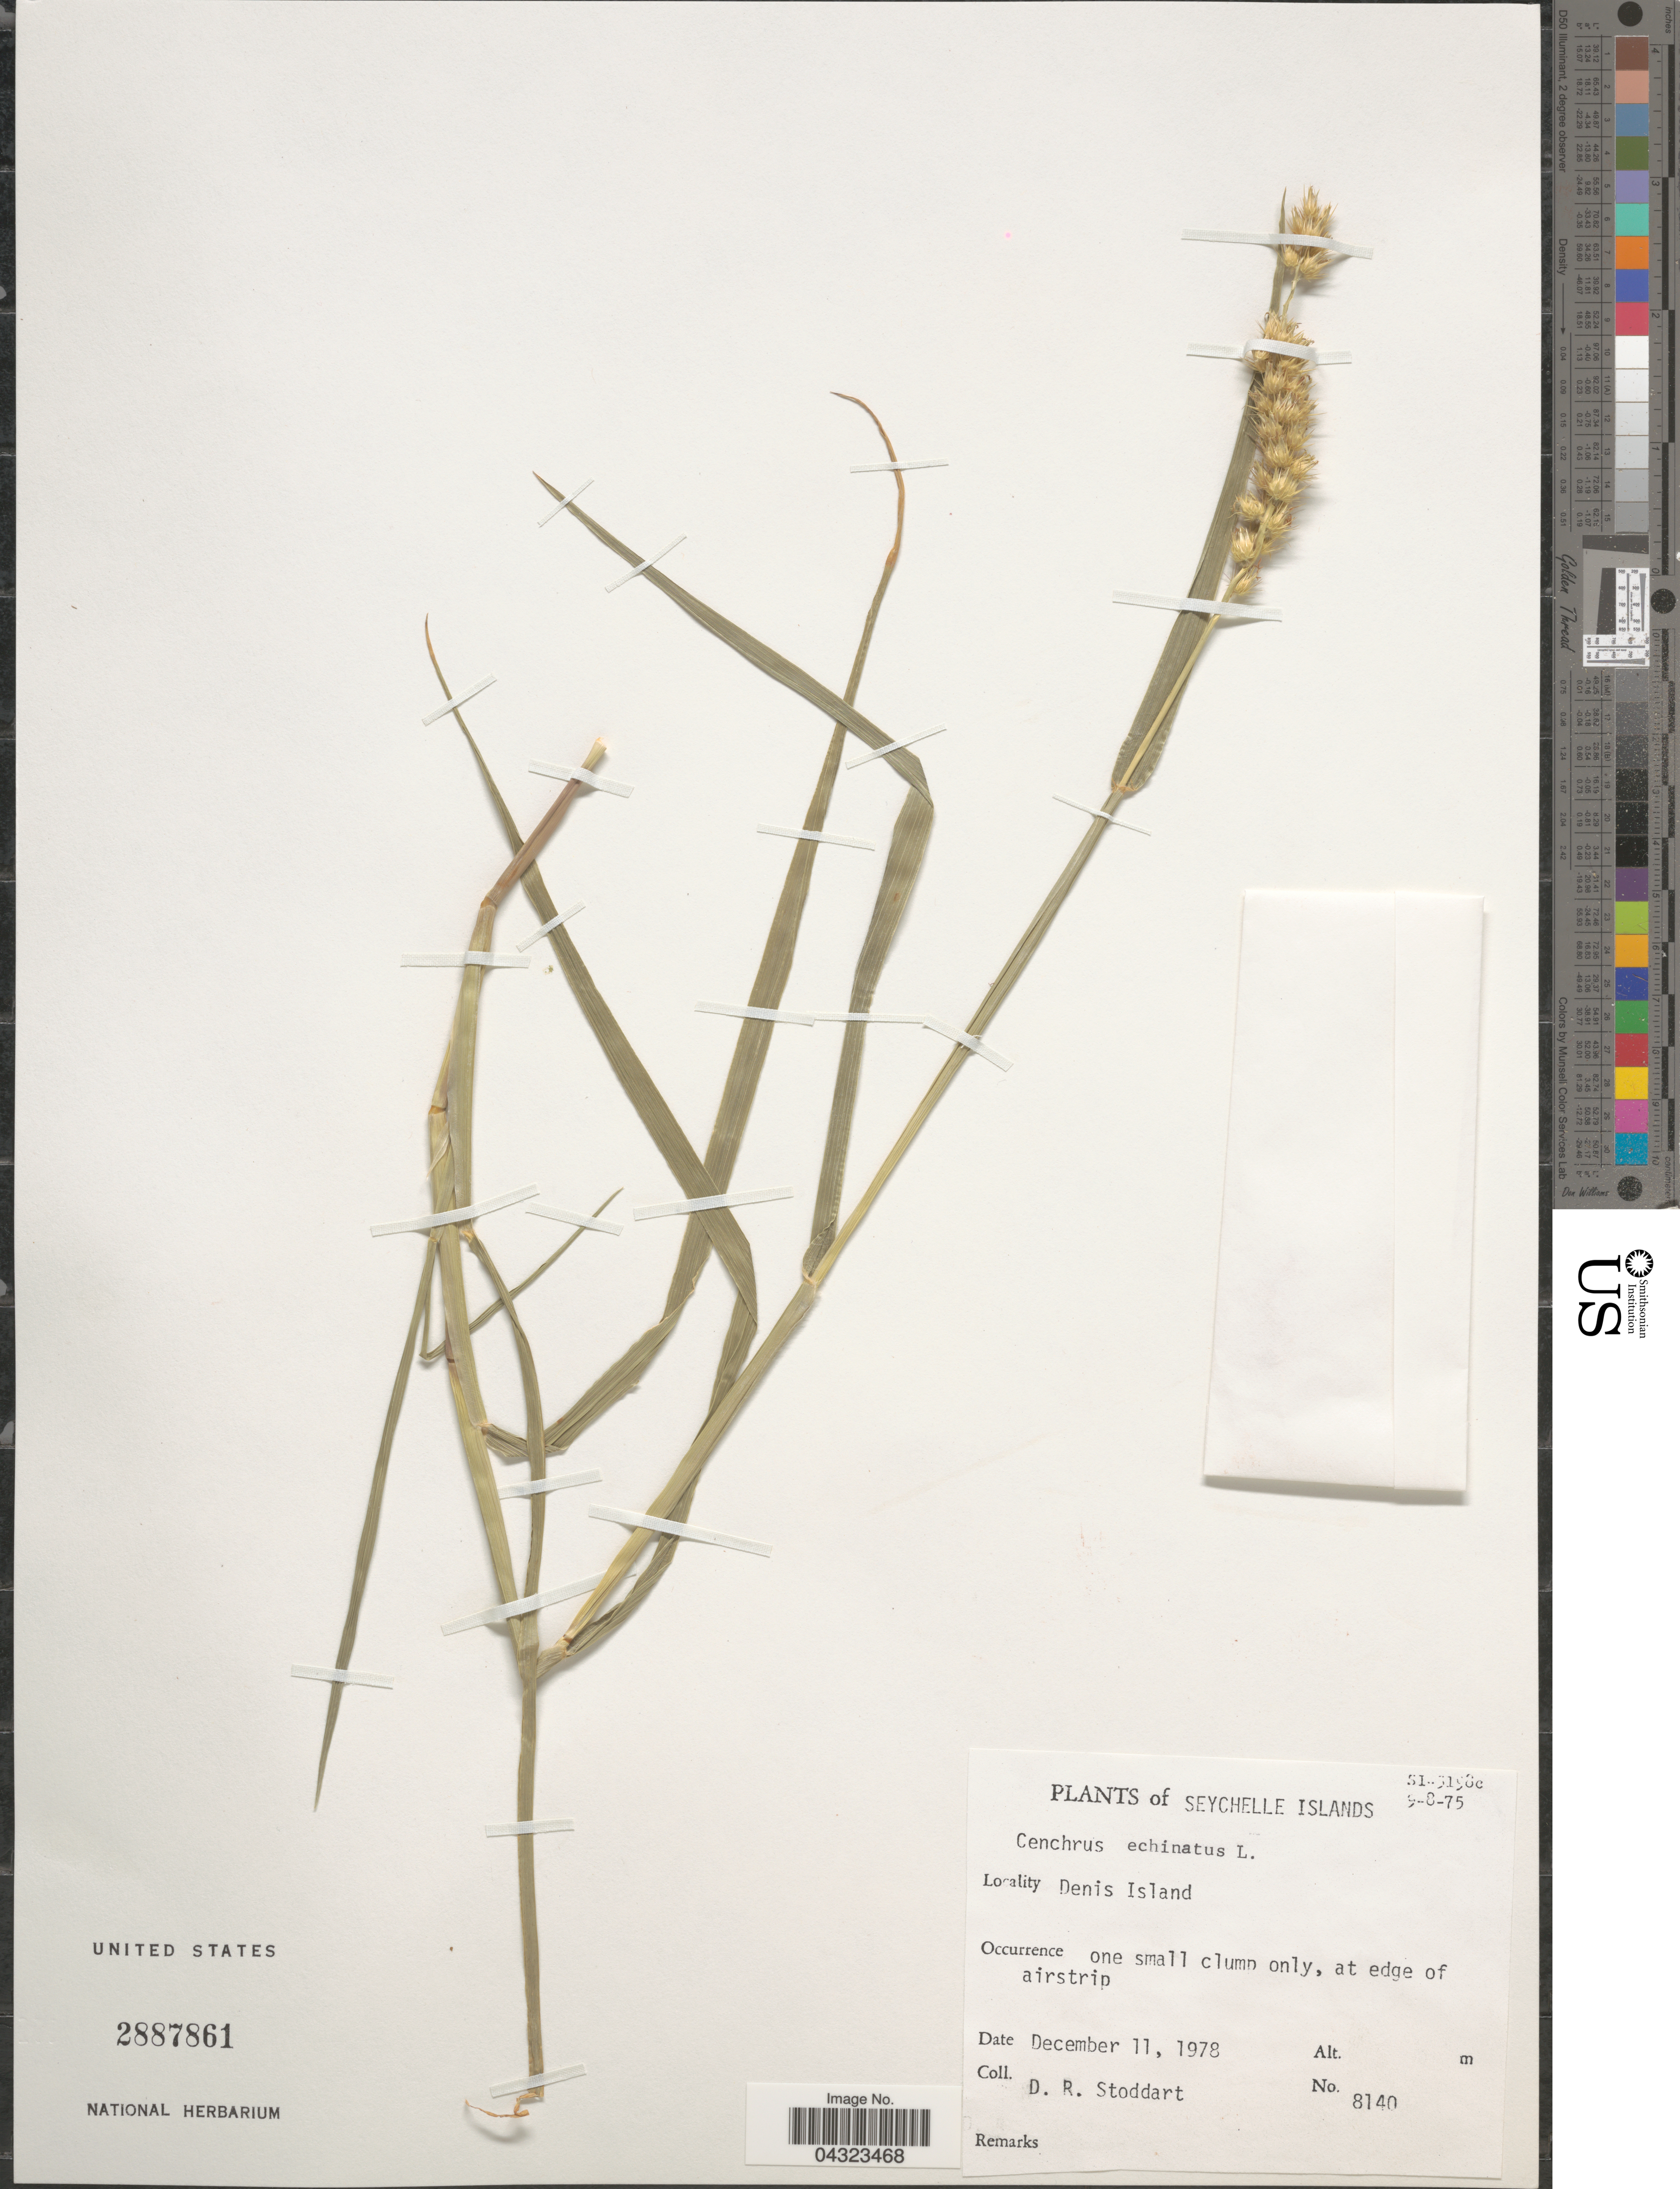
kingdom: Plantae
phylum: Tracheophyta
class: Liliopsida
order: Poales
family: Poaceae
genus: Cenchrus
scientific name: Cenchrus echinatus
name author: L.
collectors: D. R. Stoddart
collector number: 8140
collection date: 1978-12-11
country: Seychelles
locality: Seychelle Islands. Denis Island. At edge of airstrip.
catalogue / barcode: US 2887861